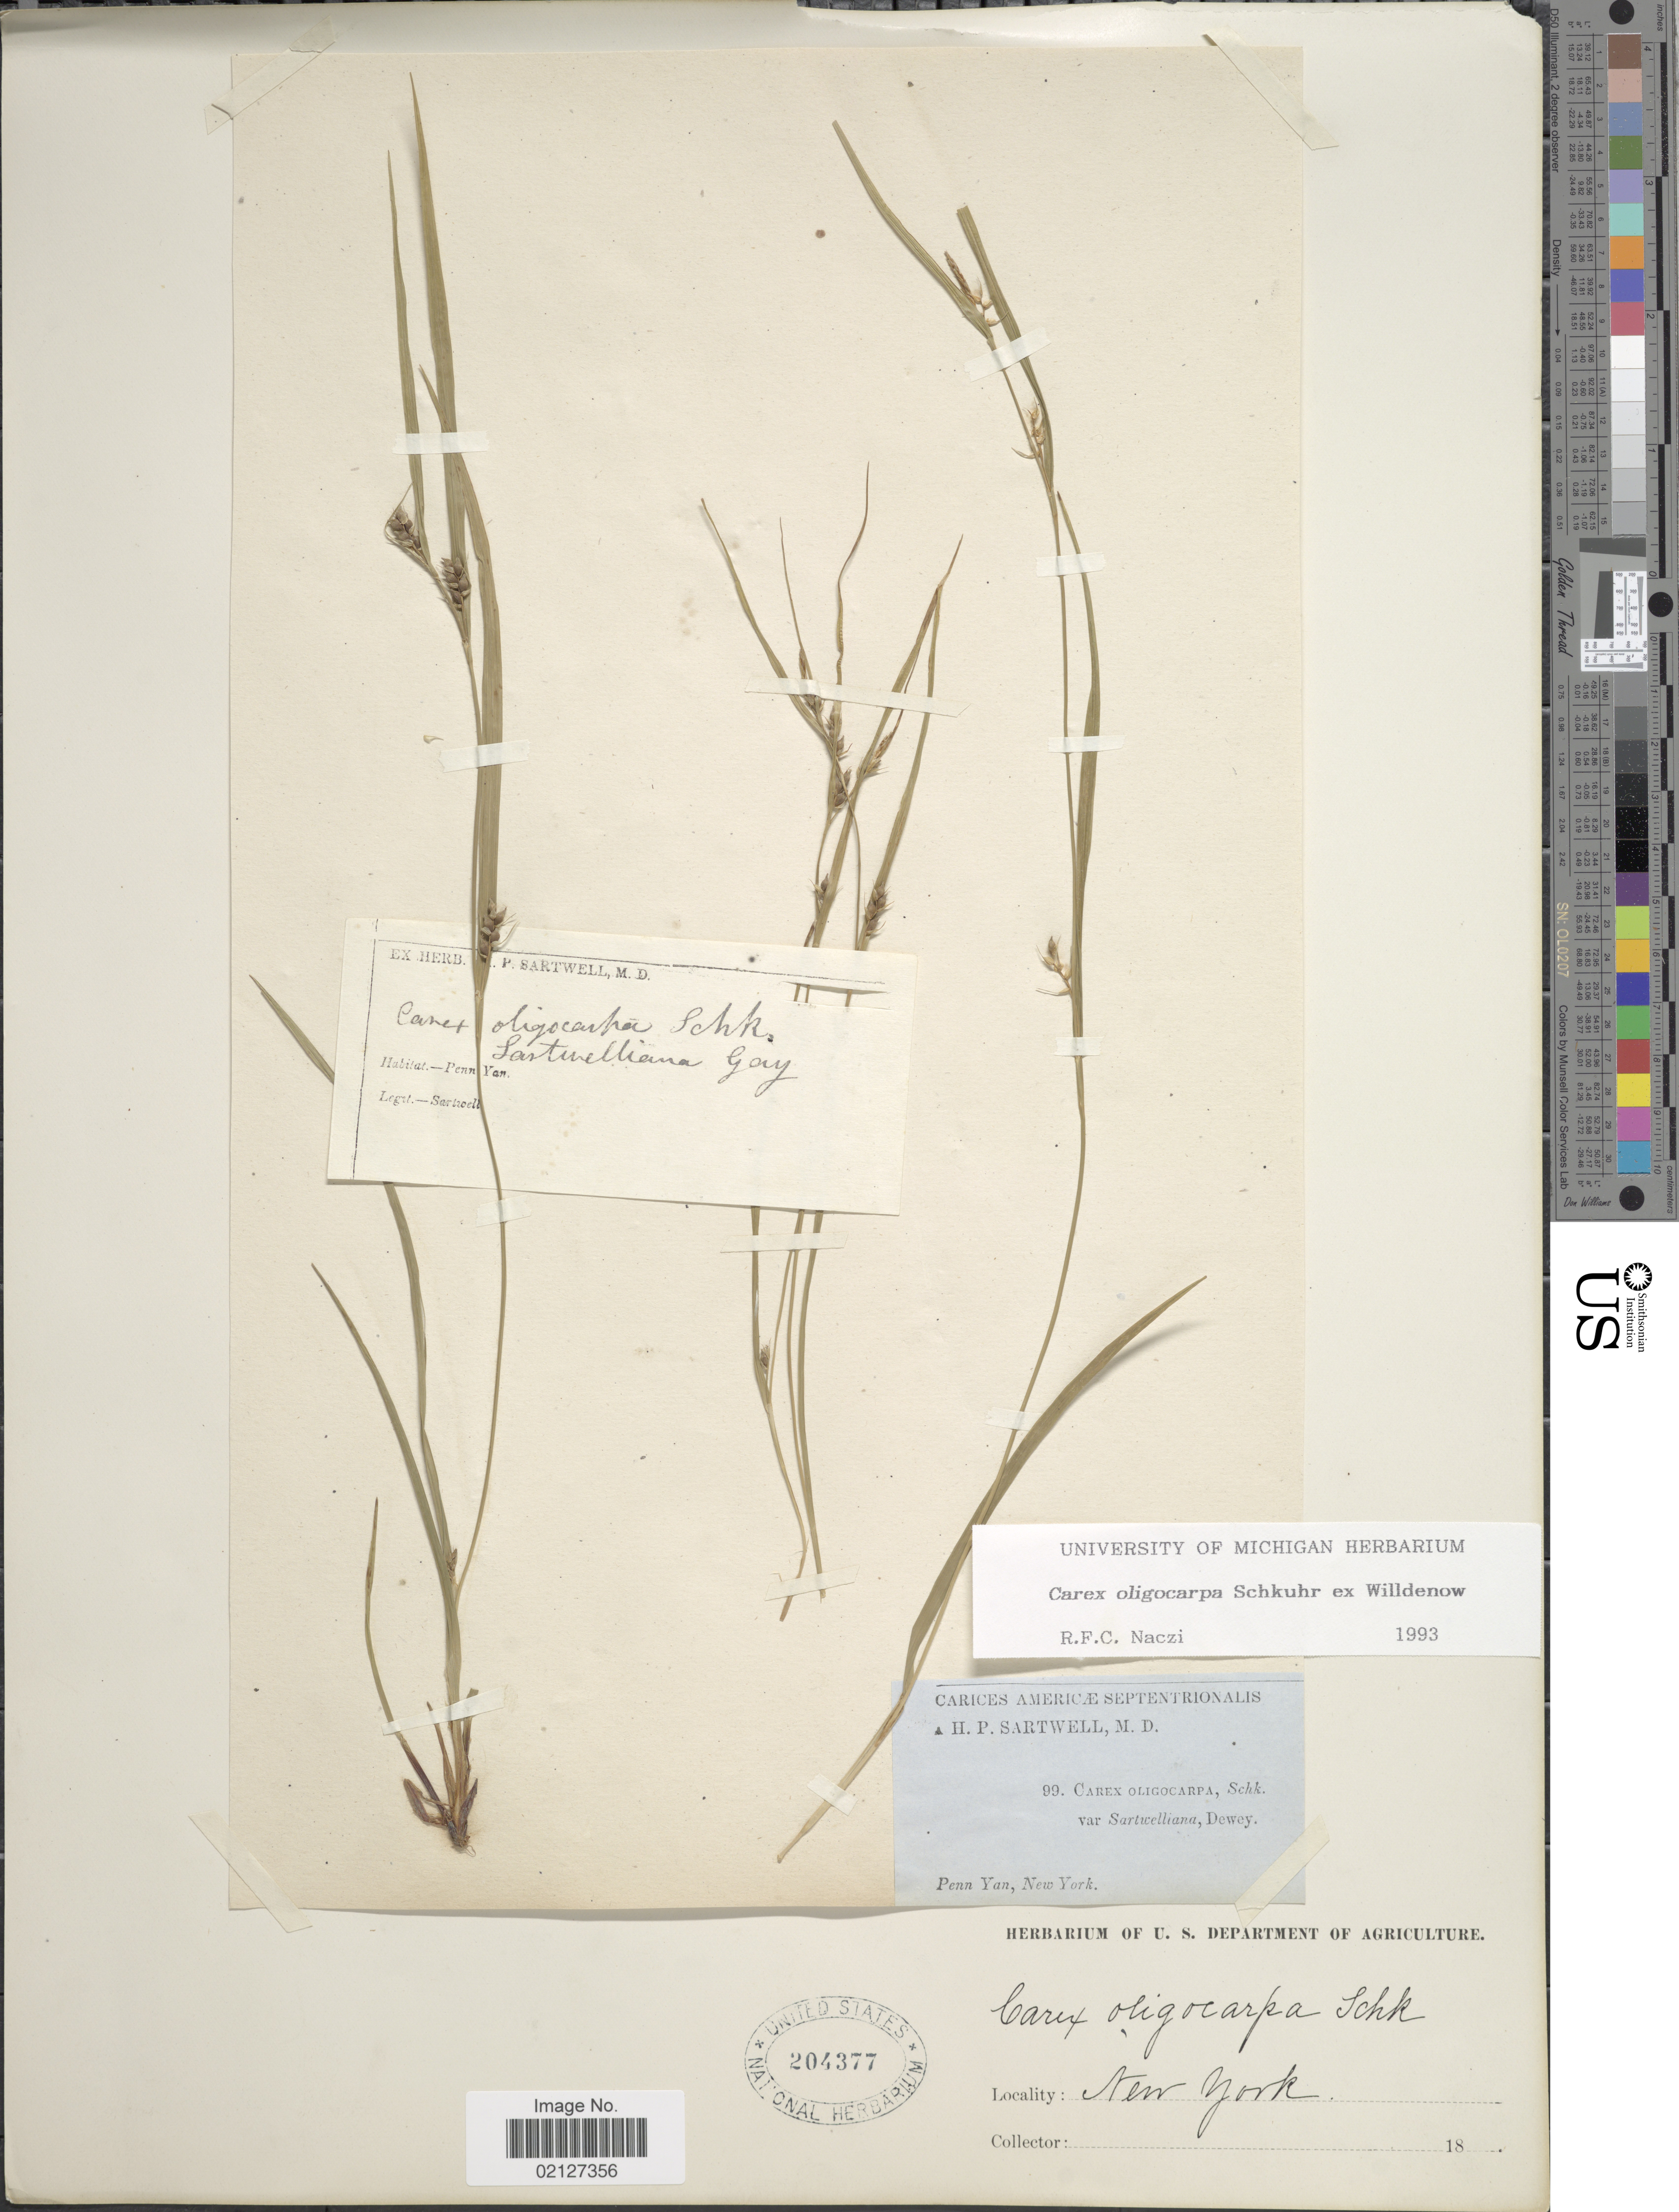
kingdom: Plantae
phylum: Tracheophyta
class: Liliopsida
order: Poales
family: Cyperaceae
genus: Carex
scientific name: Carex oligocarpa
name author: Willd.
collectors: H. P. Sartwell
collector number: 99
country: United States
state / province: New York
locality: Carices Americae Septentrionalis, Penn Yan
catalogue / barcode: US 204377